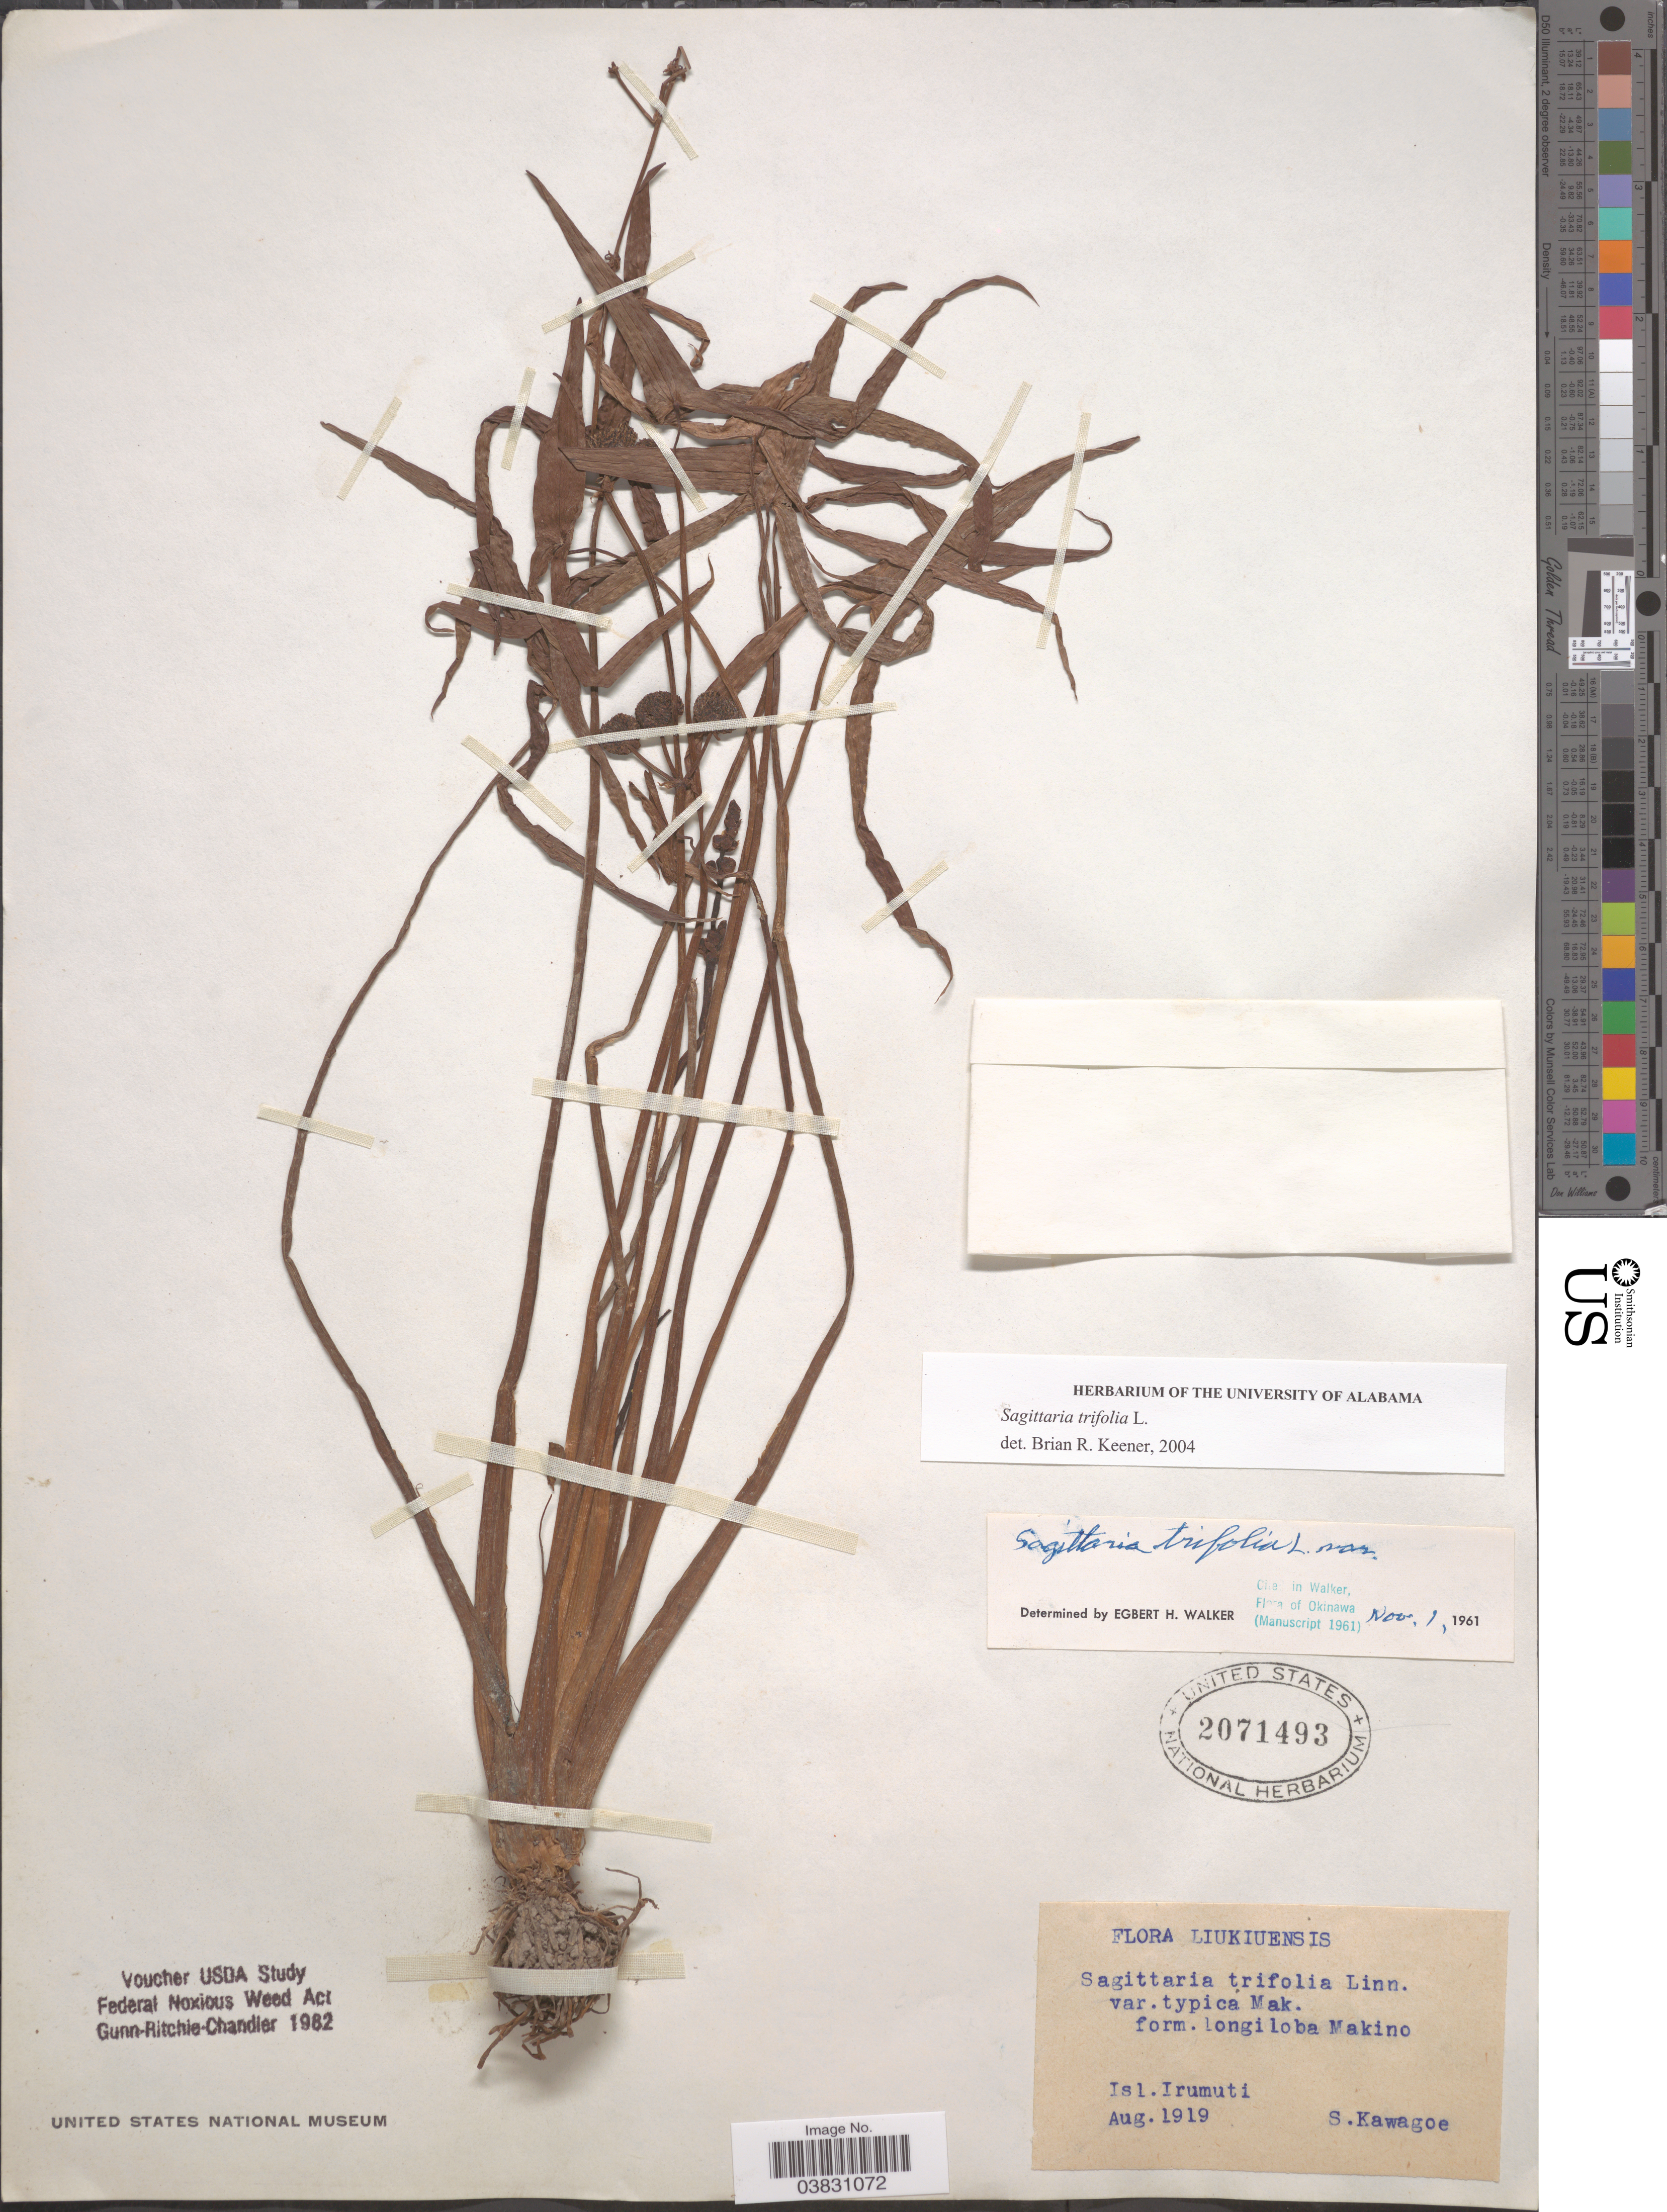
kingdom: Plantae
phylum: Tracheophyta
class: Liliopsida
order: Alismatales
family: Alismataceae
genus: Sagittaria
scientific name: Sagittaria trifolia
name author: L.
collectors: S. Kawagoe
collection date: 1919-08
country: Japan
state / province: Okinawa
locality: Liukiuensis. Isl. Irumuti.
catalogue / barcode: US 2071493